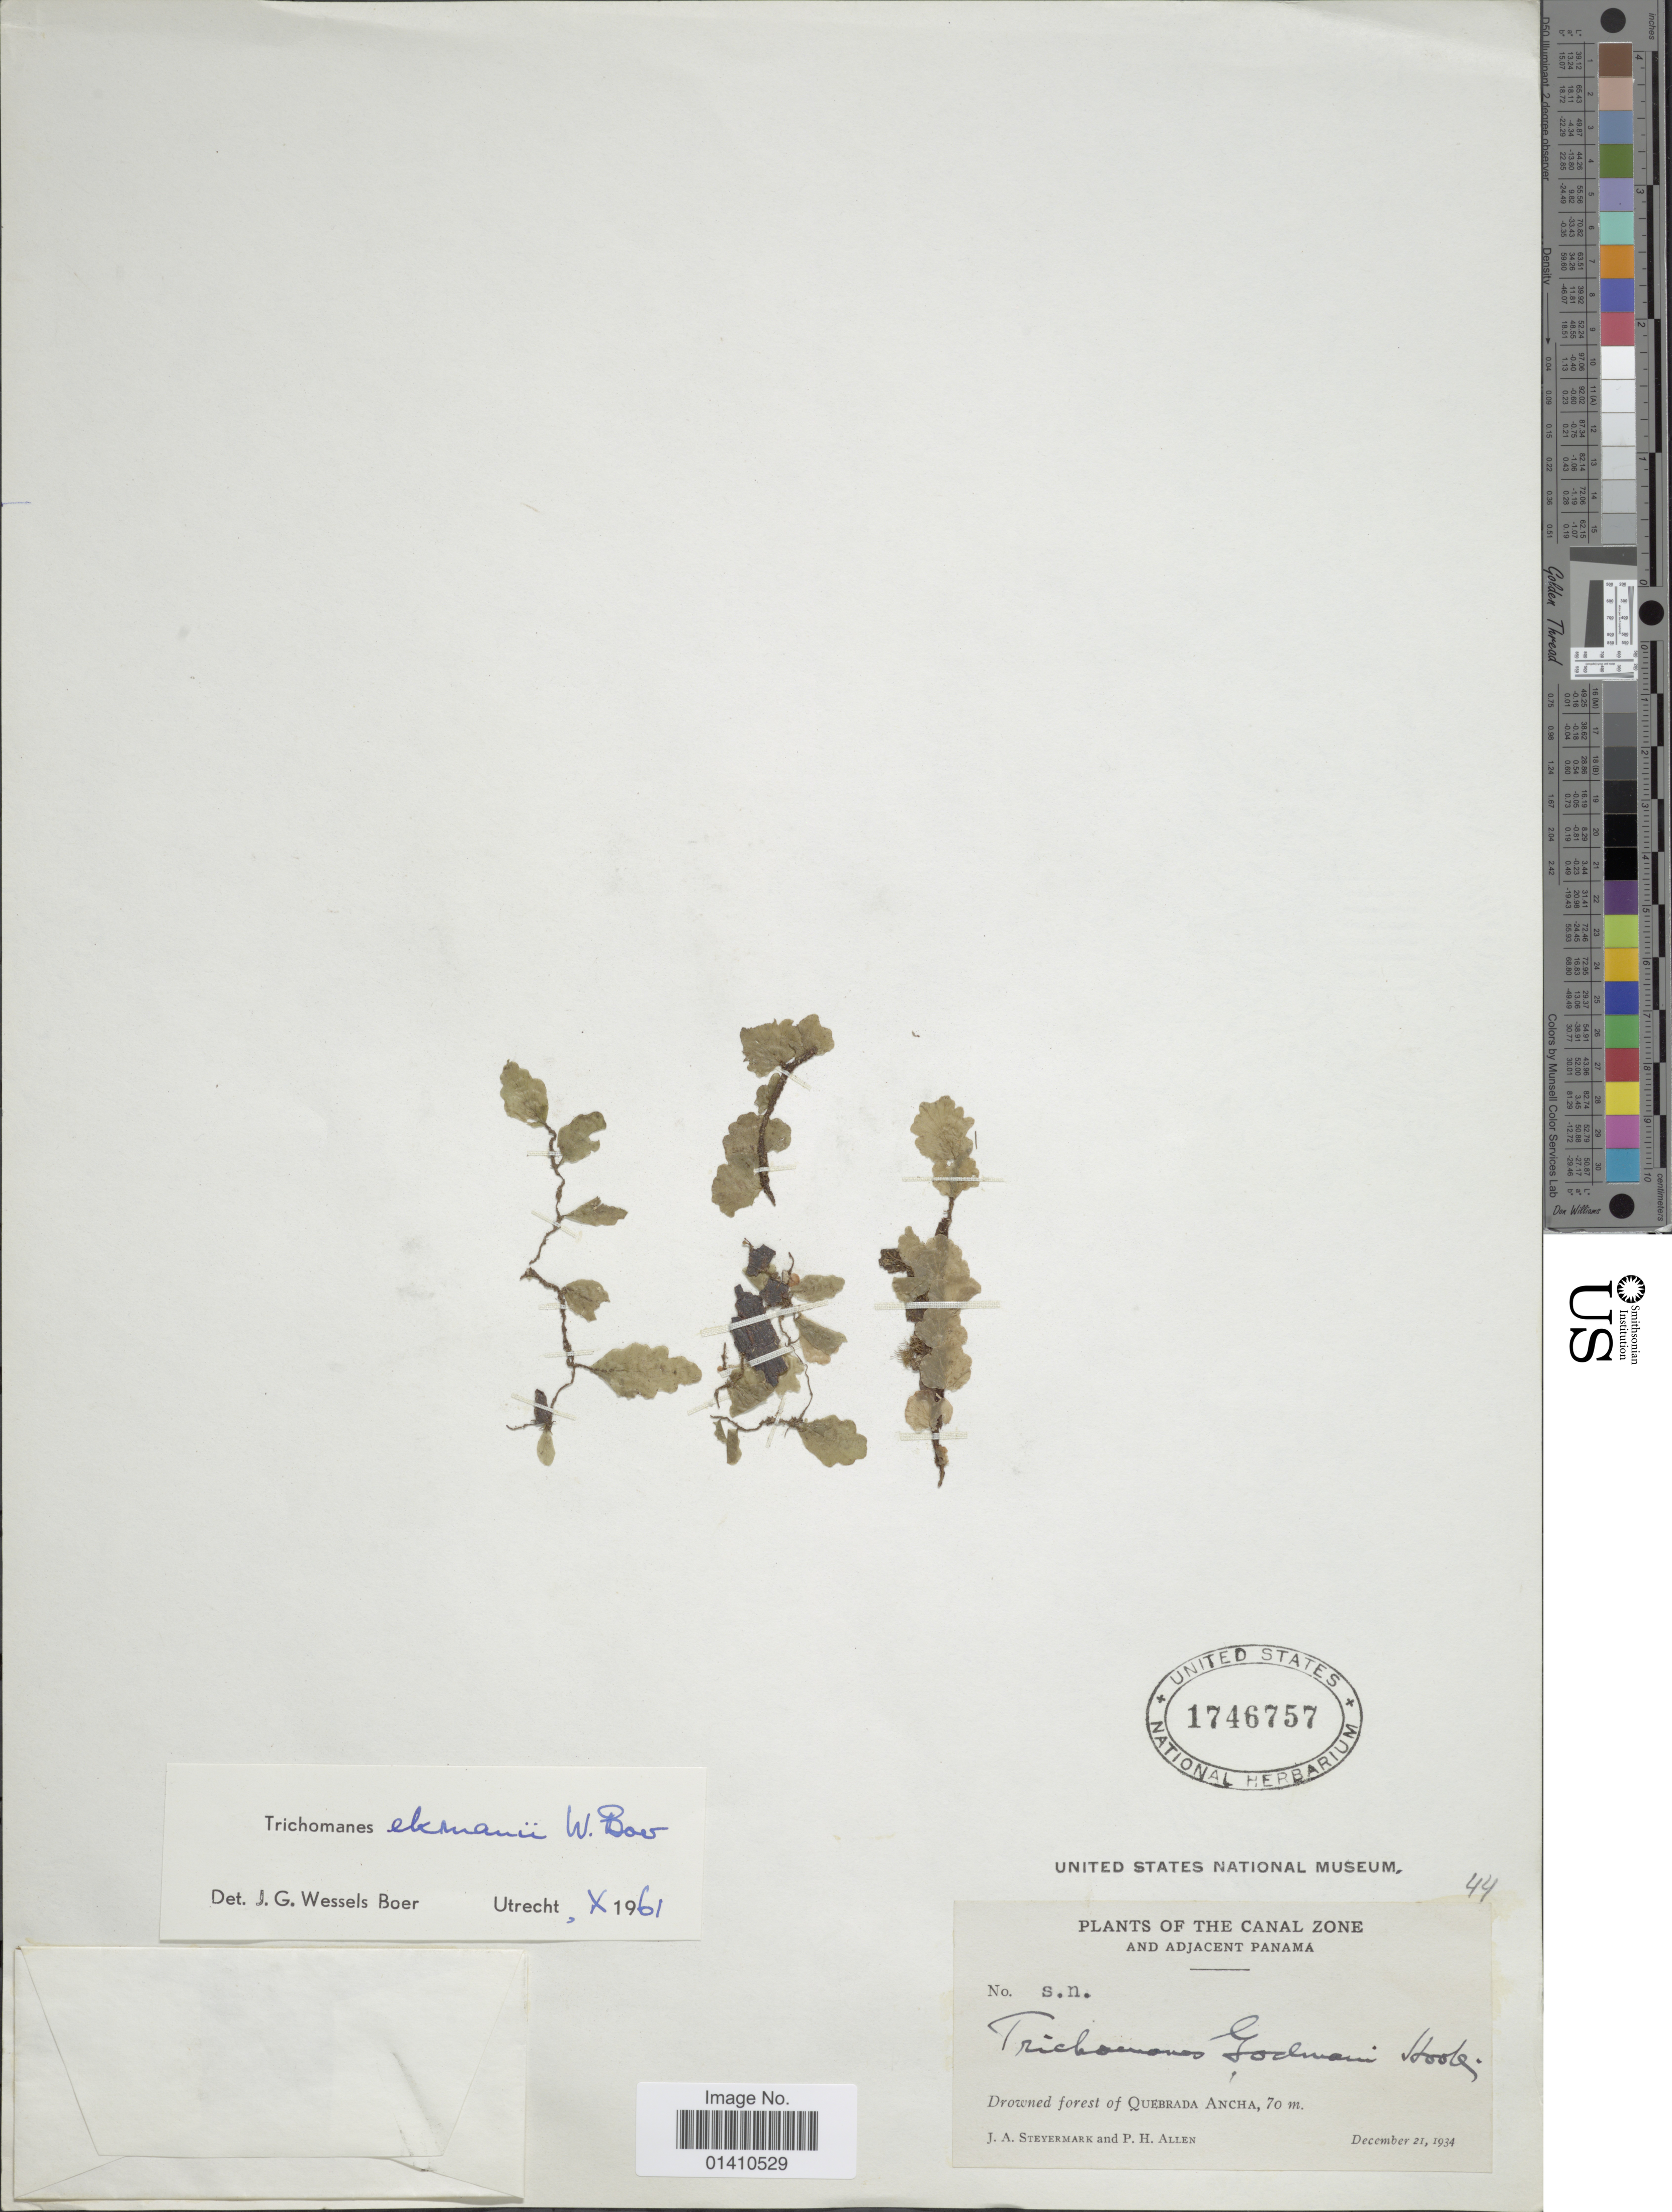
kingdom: Plantae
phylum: Tracheophyta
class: Polypodiopsida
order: Hymenophyllales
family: Hymenophyllaceae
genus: Didymoglossum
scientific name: Didymoglossum ekmanii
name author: (Wess. Boer) Ebihara & Dubuisson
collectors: J. Steyermark & P. H. Allen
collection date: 1934-12-21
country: Panama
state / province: Colón / Panamá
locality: The Canal Zone adjacent Panama. Drowned forest of Quebrada Ancha.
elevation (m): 70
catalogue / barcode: US 1746757